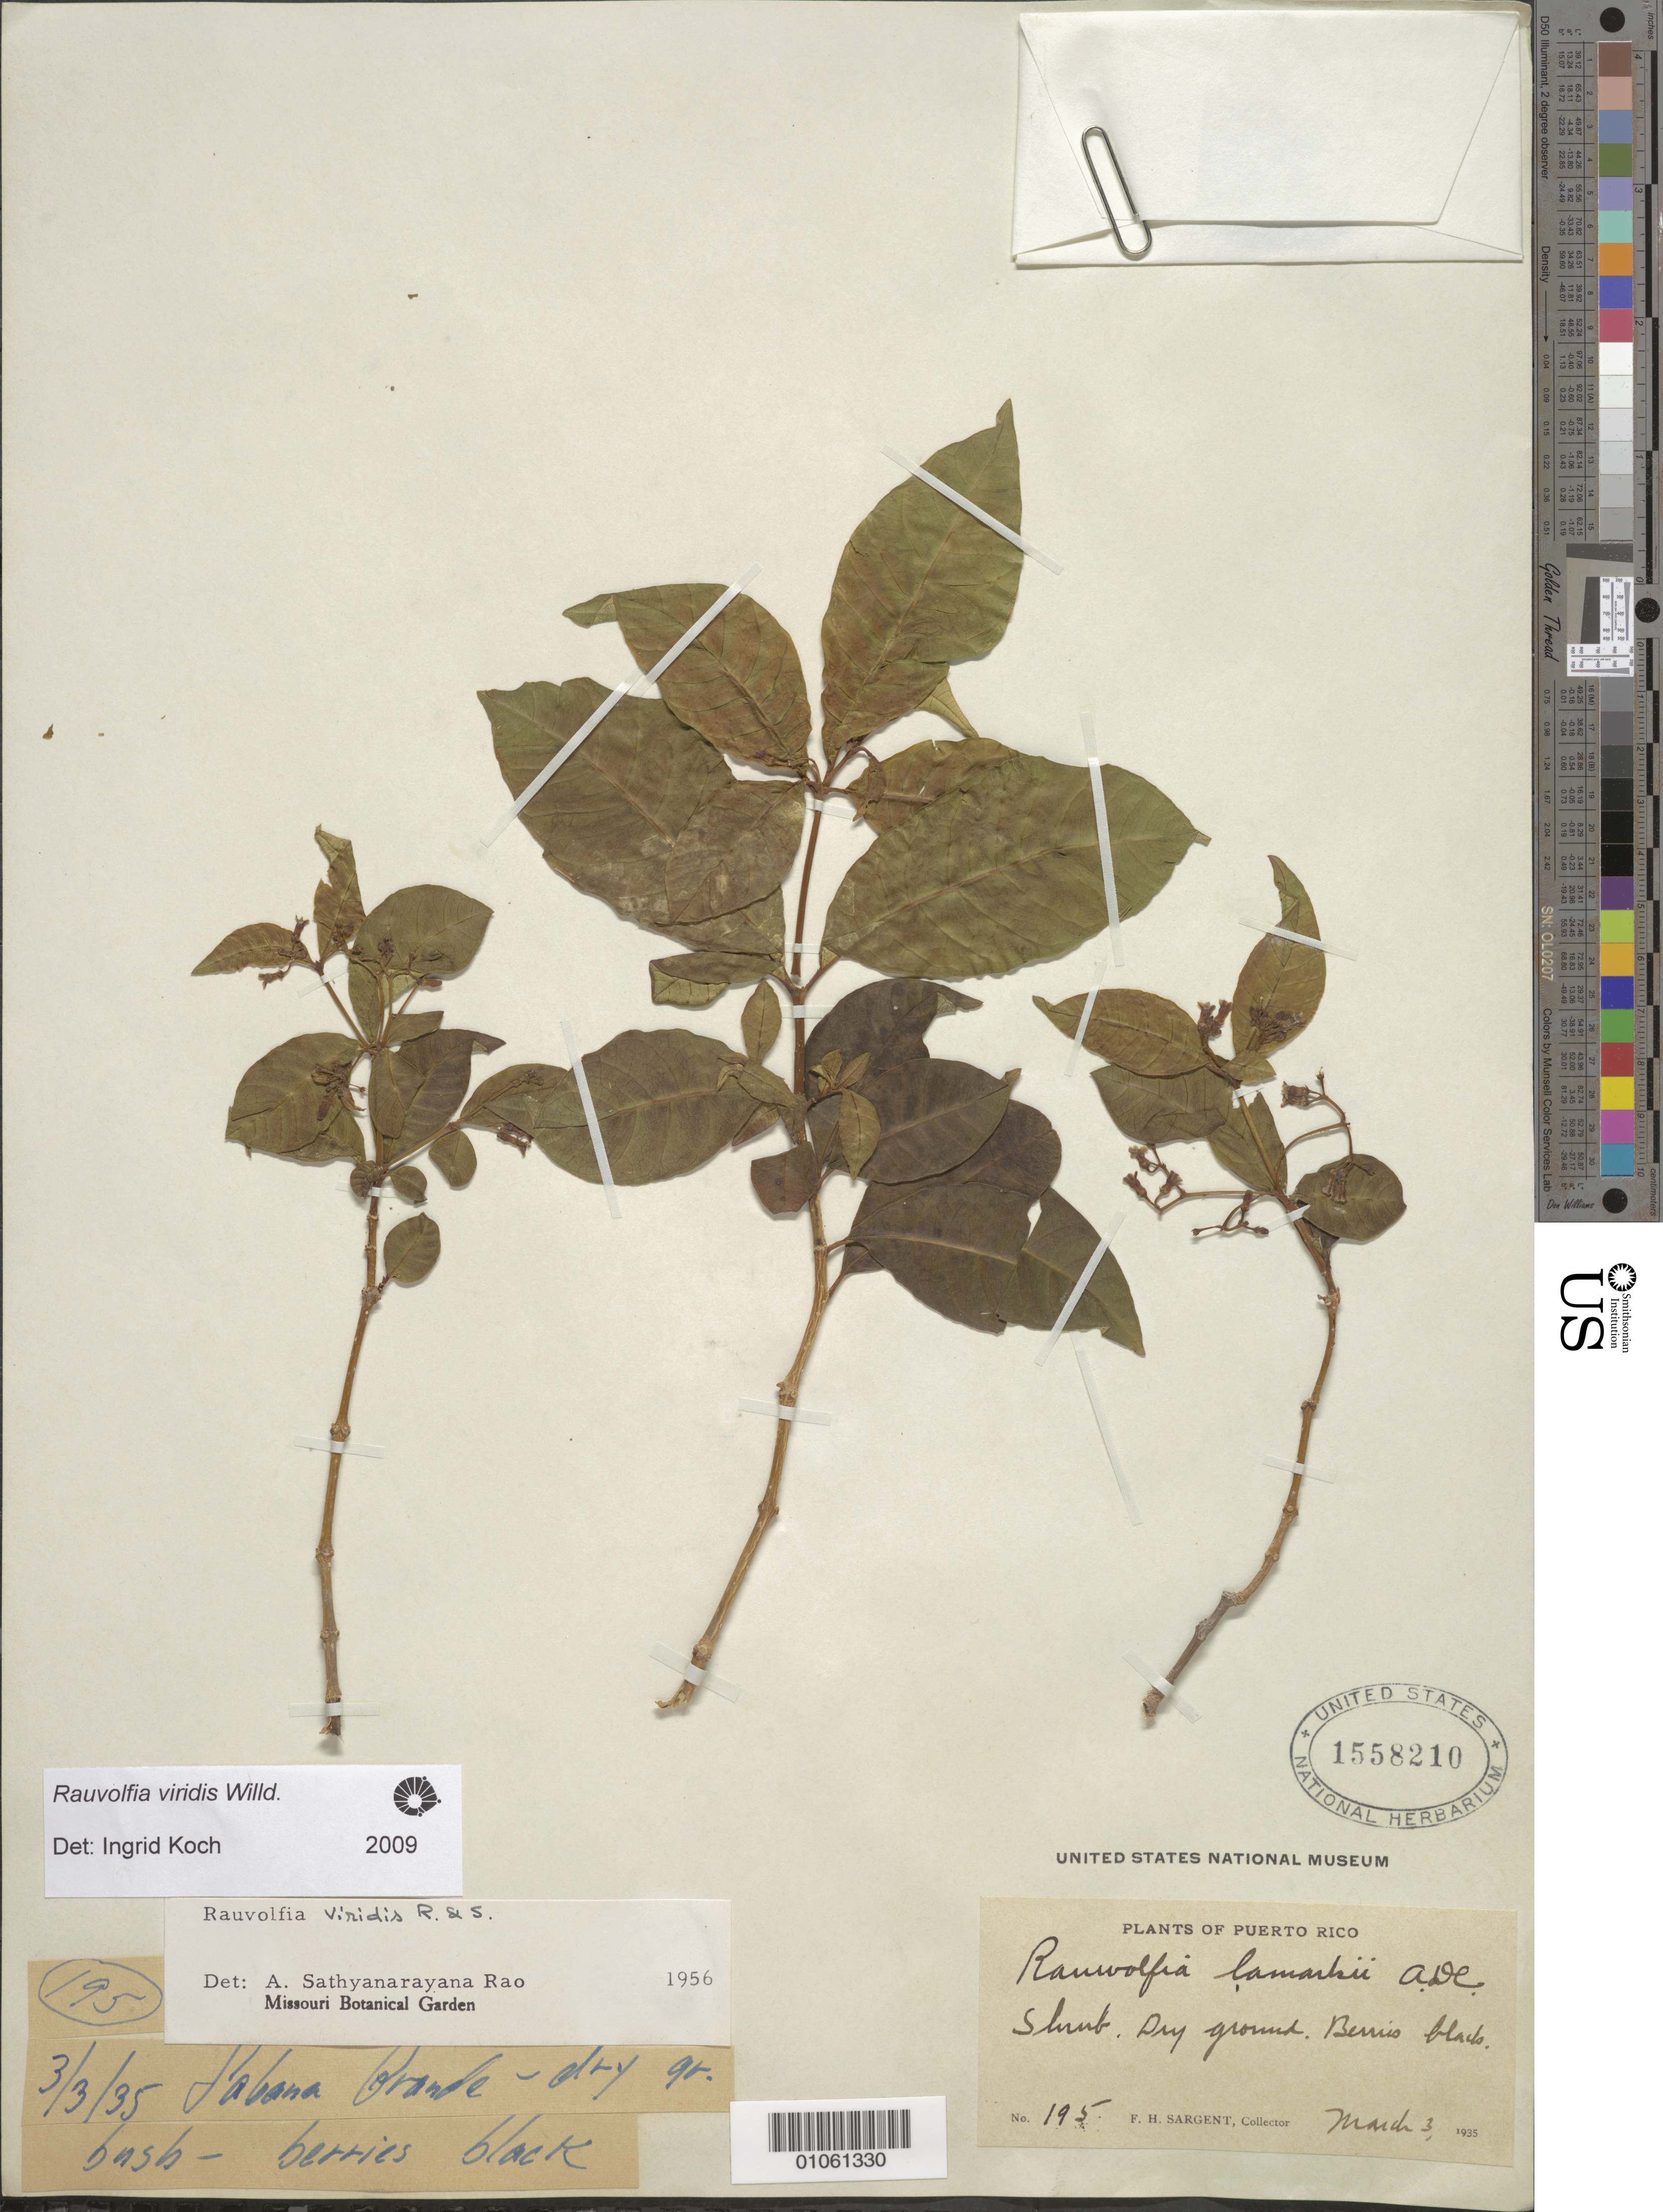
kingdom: Plantae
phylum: Tracheophyta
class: Magnoliopsida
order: Gentianales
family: Apocynaceae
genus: Rauvolfia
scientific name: Rauvolfia viridis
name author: Willd. ex Roem. & Schult.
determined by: Koch, I.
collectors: F. H. Sargent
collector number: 195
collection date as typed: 03 Mar 1935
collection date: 1935-03-03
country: Puerto Rico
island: Puerto Rico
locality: Habana Grande [?]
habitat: Dry ground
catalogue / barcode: US 1558210